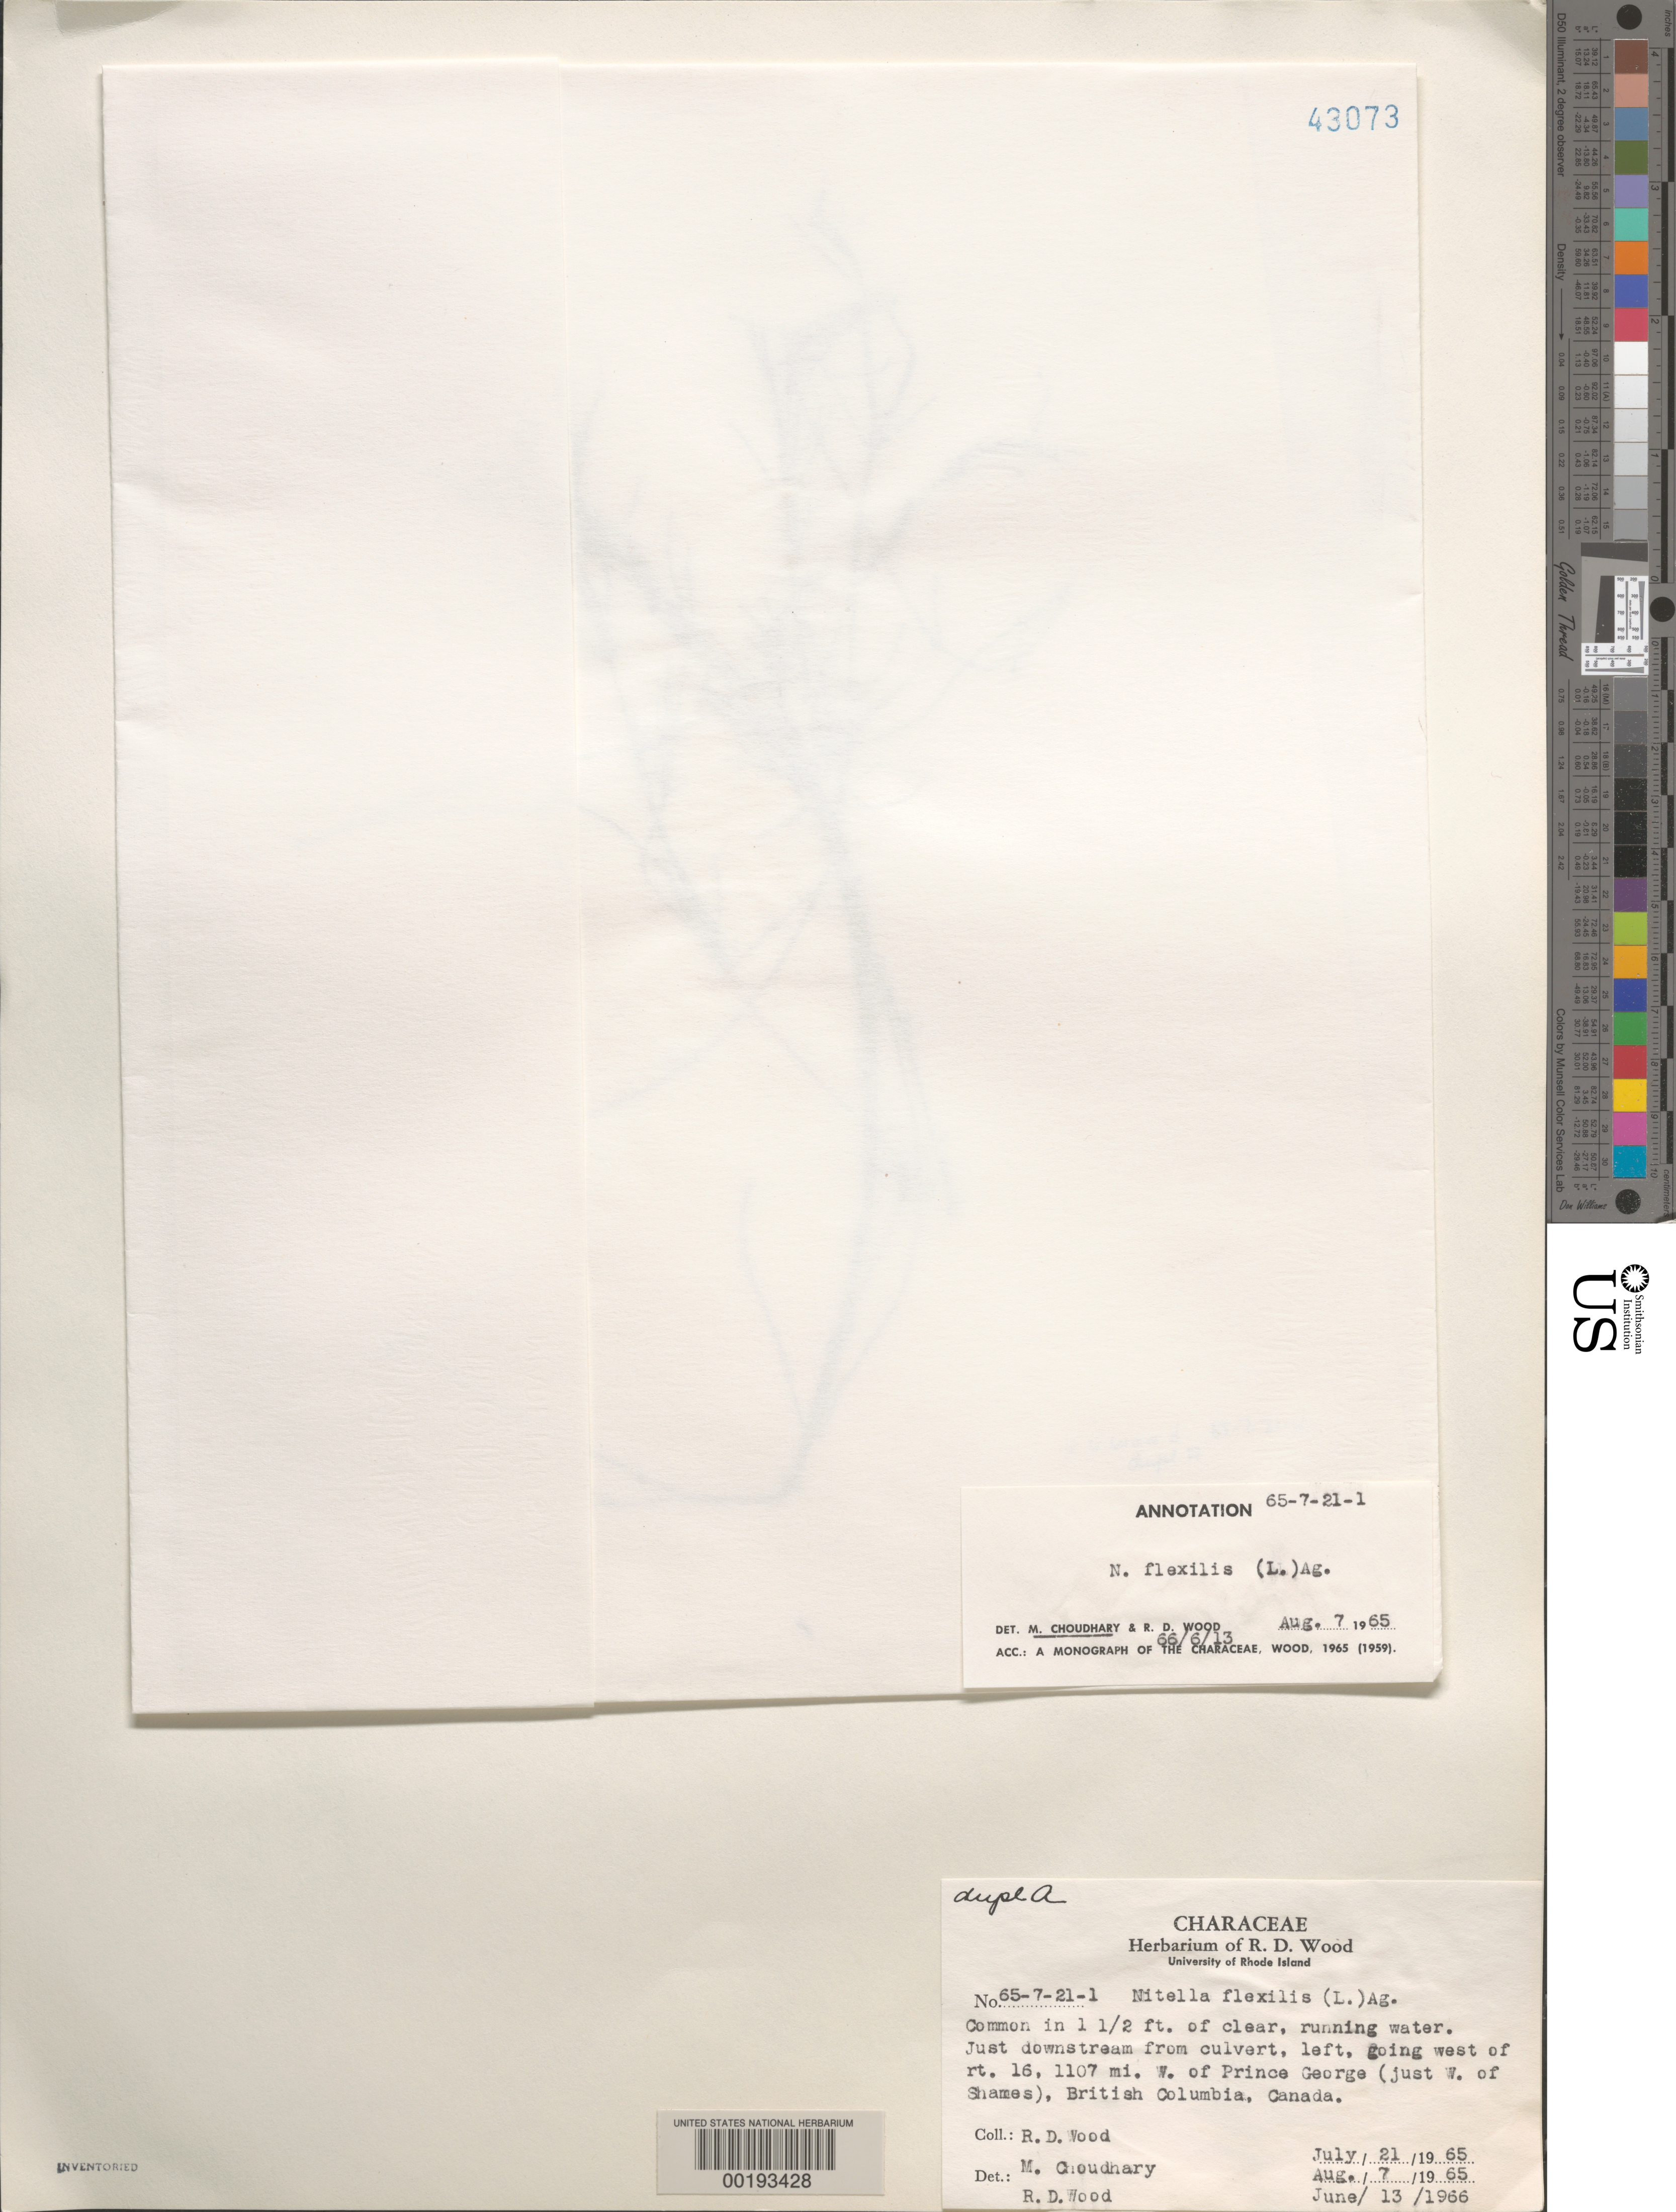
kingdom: Plantae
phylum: Charophyta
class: Charophyceae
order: Charales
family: Characeae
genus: Nitella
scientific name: Nitella flexilis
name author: (L.) C. Agardh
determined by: Wood, R. D.; Choudhary, M. C.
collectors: R. Wood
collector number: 65-7-21-1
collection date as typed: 21 Jul 1965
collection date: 1965-07-21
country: Canada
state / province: British Columbia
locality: West of Route 16, just west of Shames, 1107 miles west of Prince George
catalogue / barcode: US 43073